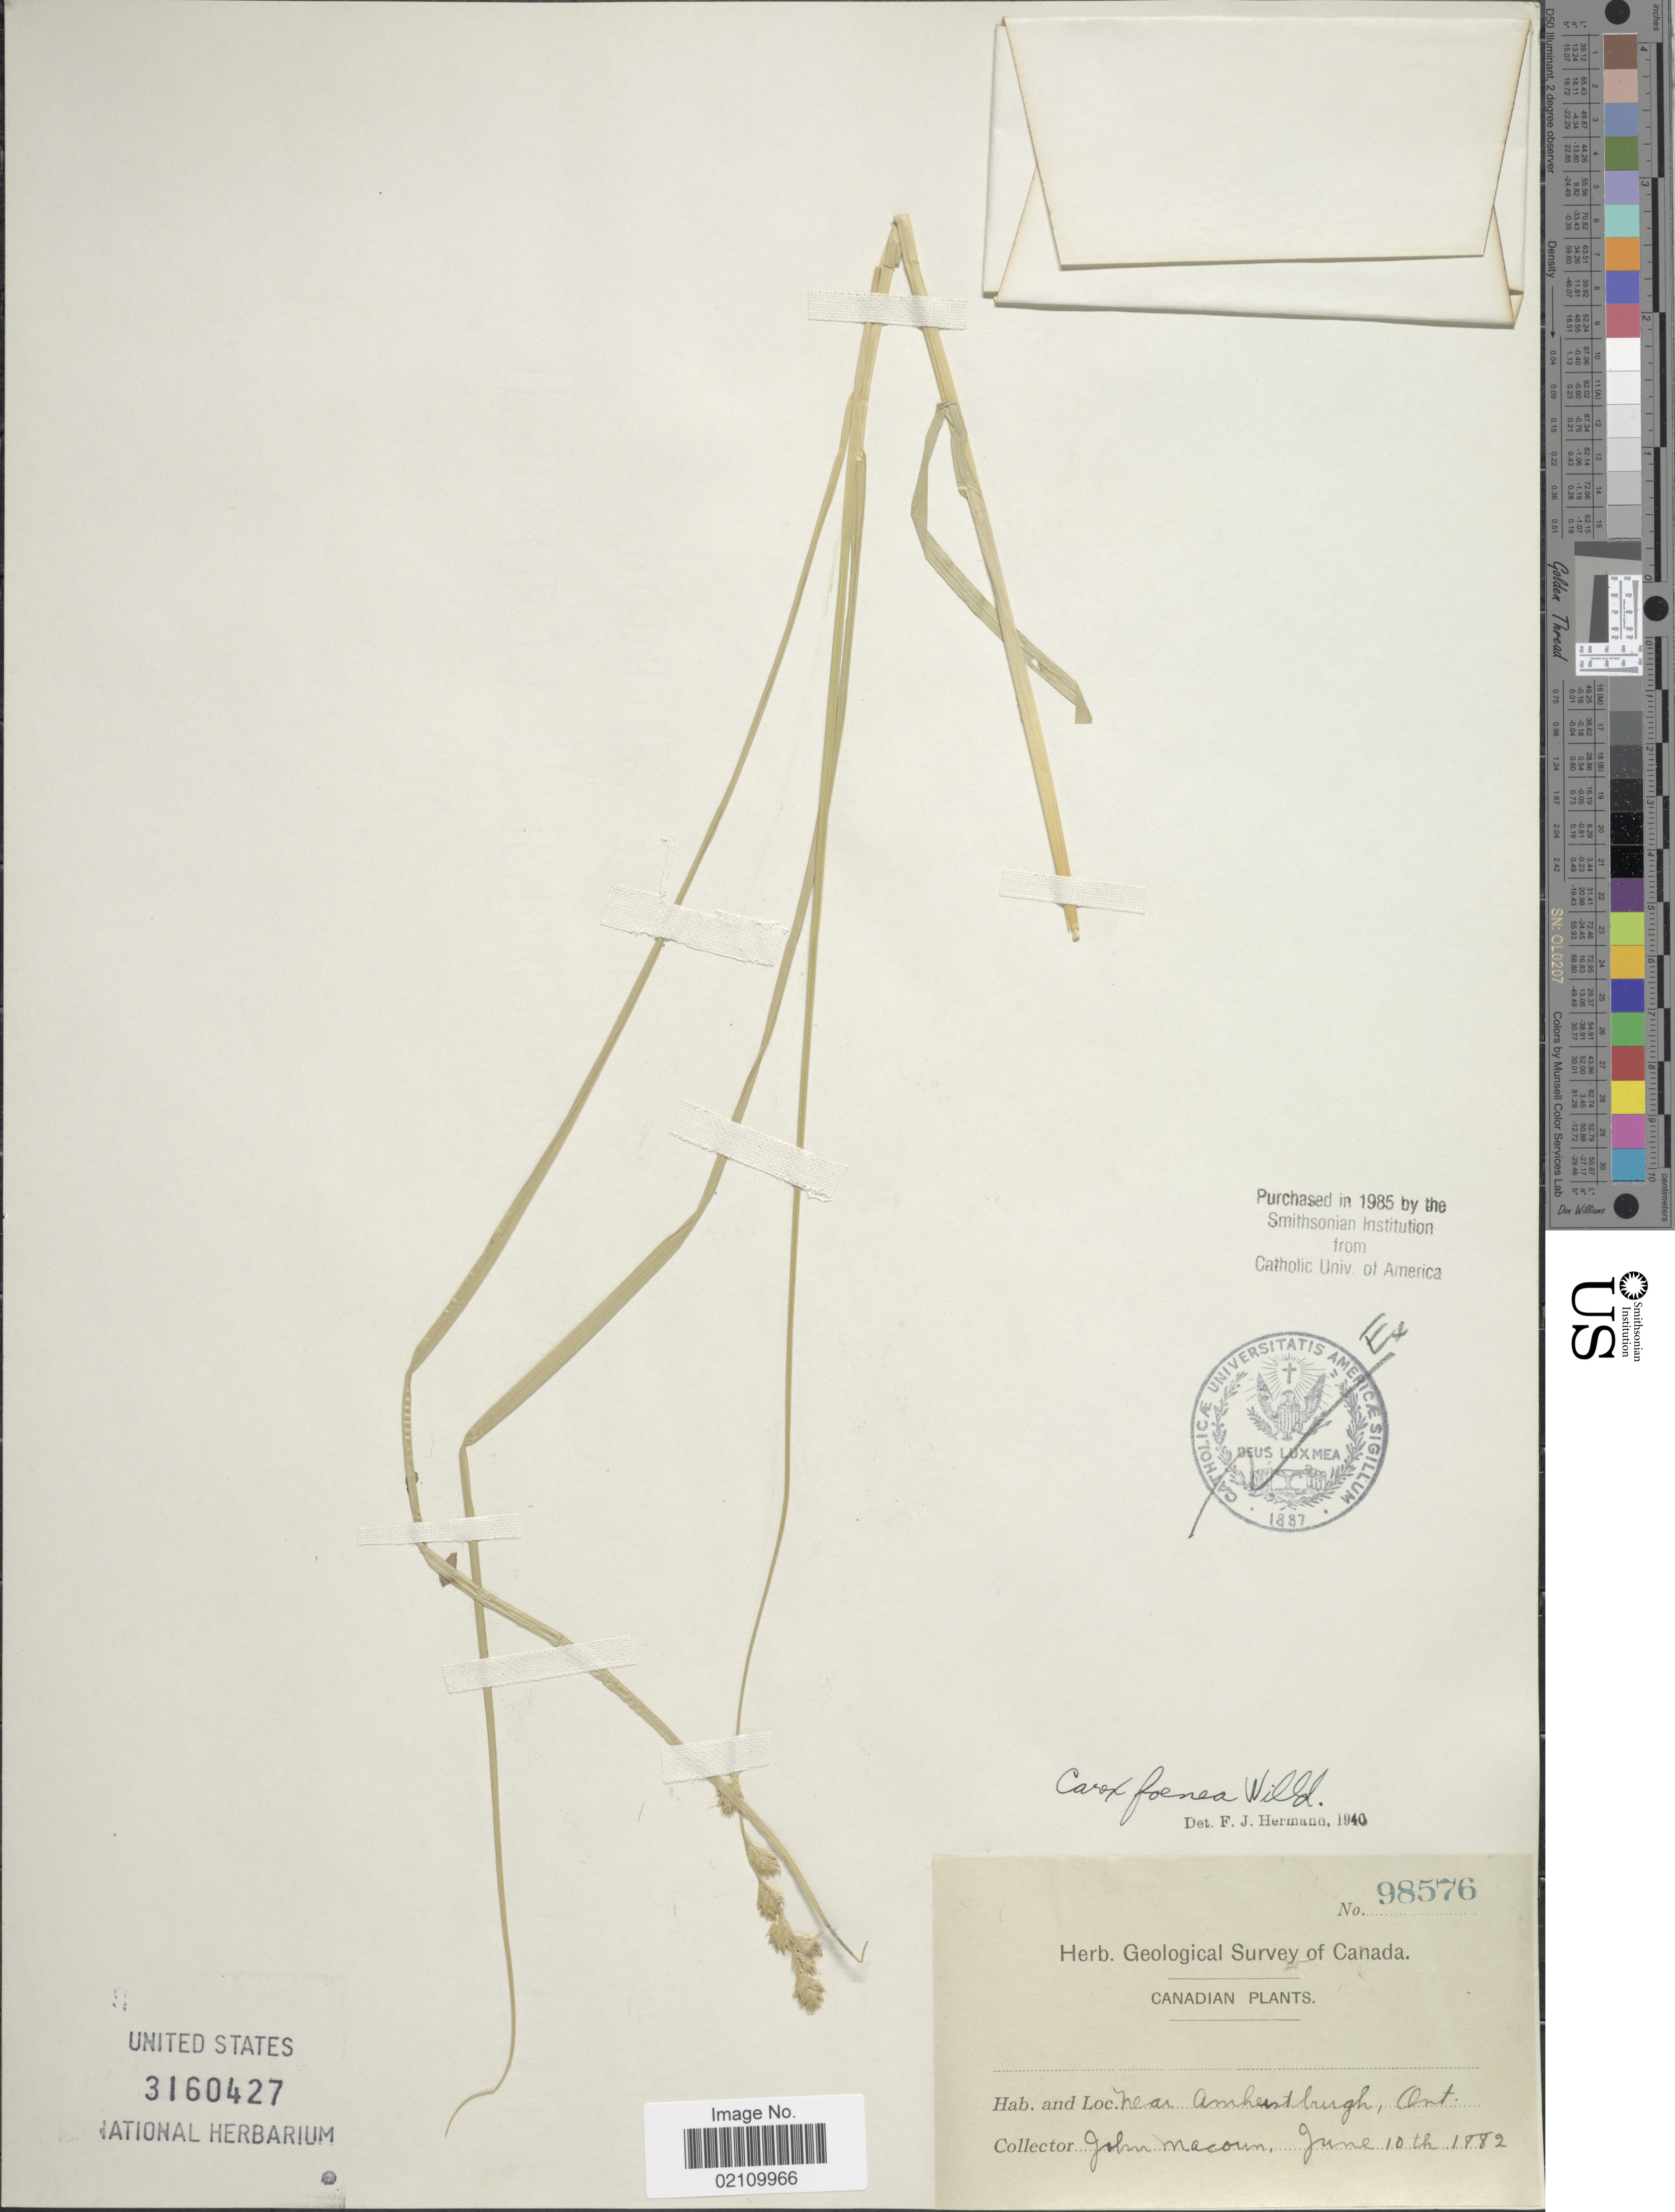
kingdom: Plantae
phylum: Tracheophyta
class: Liliopsida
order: Poales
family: Cyperaceae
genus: Carex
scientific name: Carex foenea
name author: Willd.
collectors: J. Macoun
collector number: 98576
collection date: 1882-06-10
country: Canada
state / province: Ontario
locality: Near Amherstburg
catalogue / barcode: US 3160427